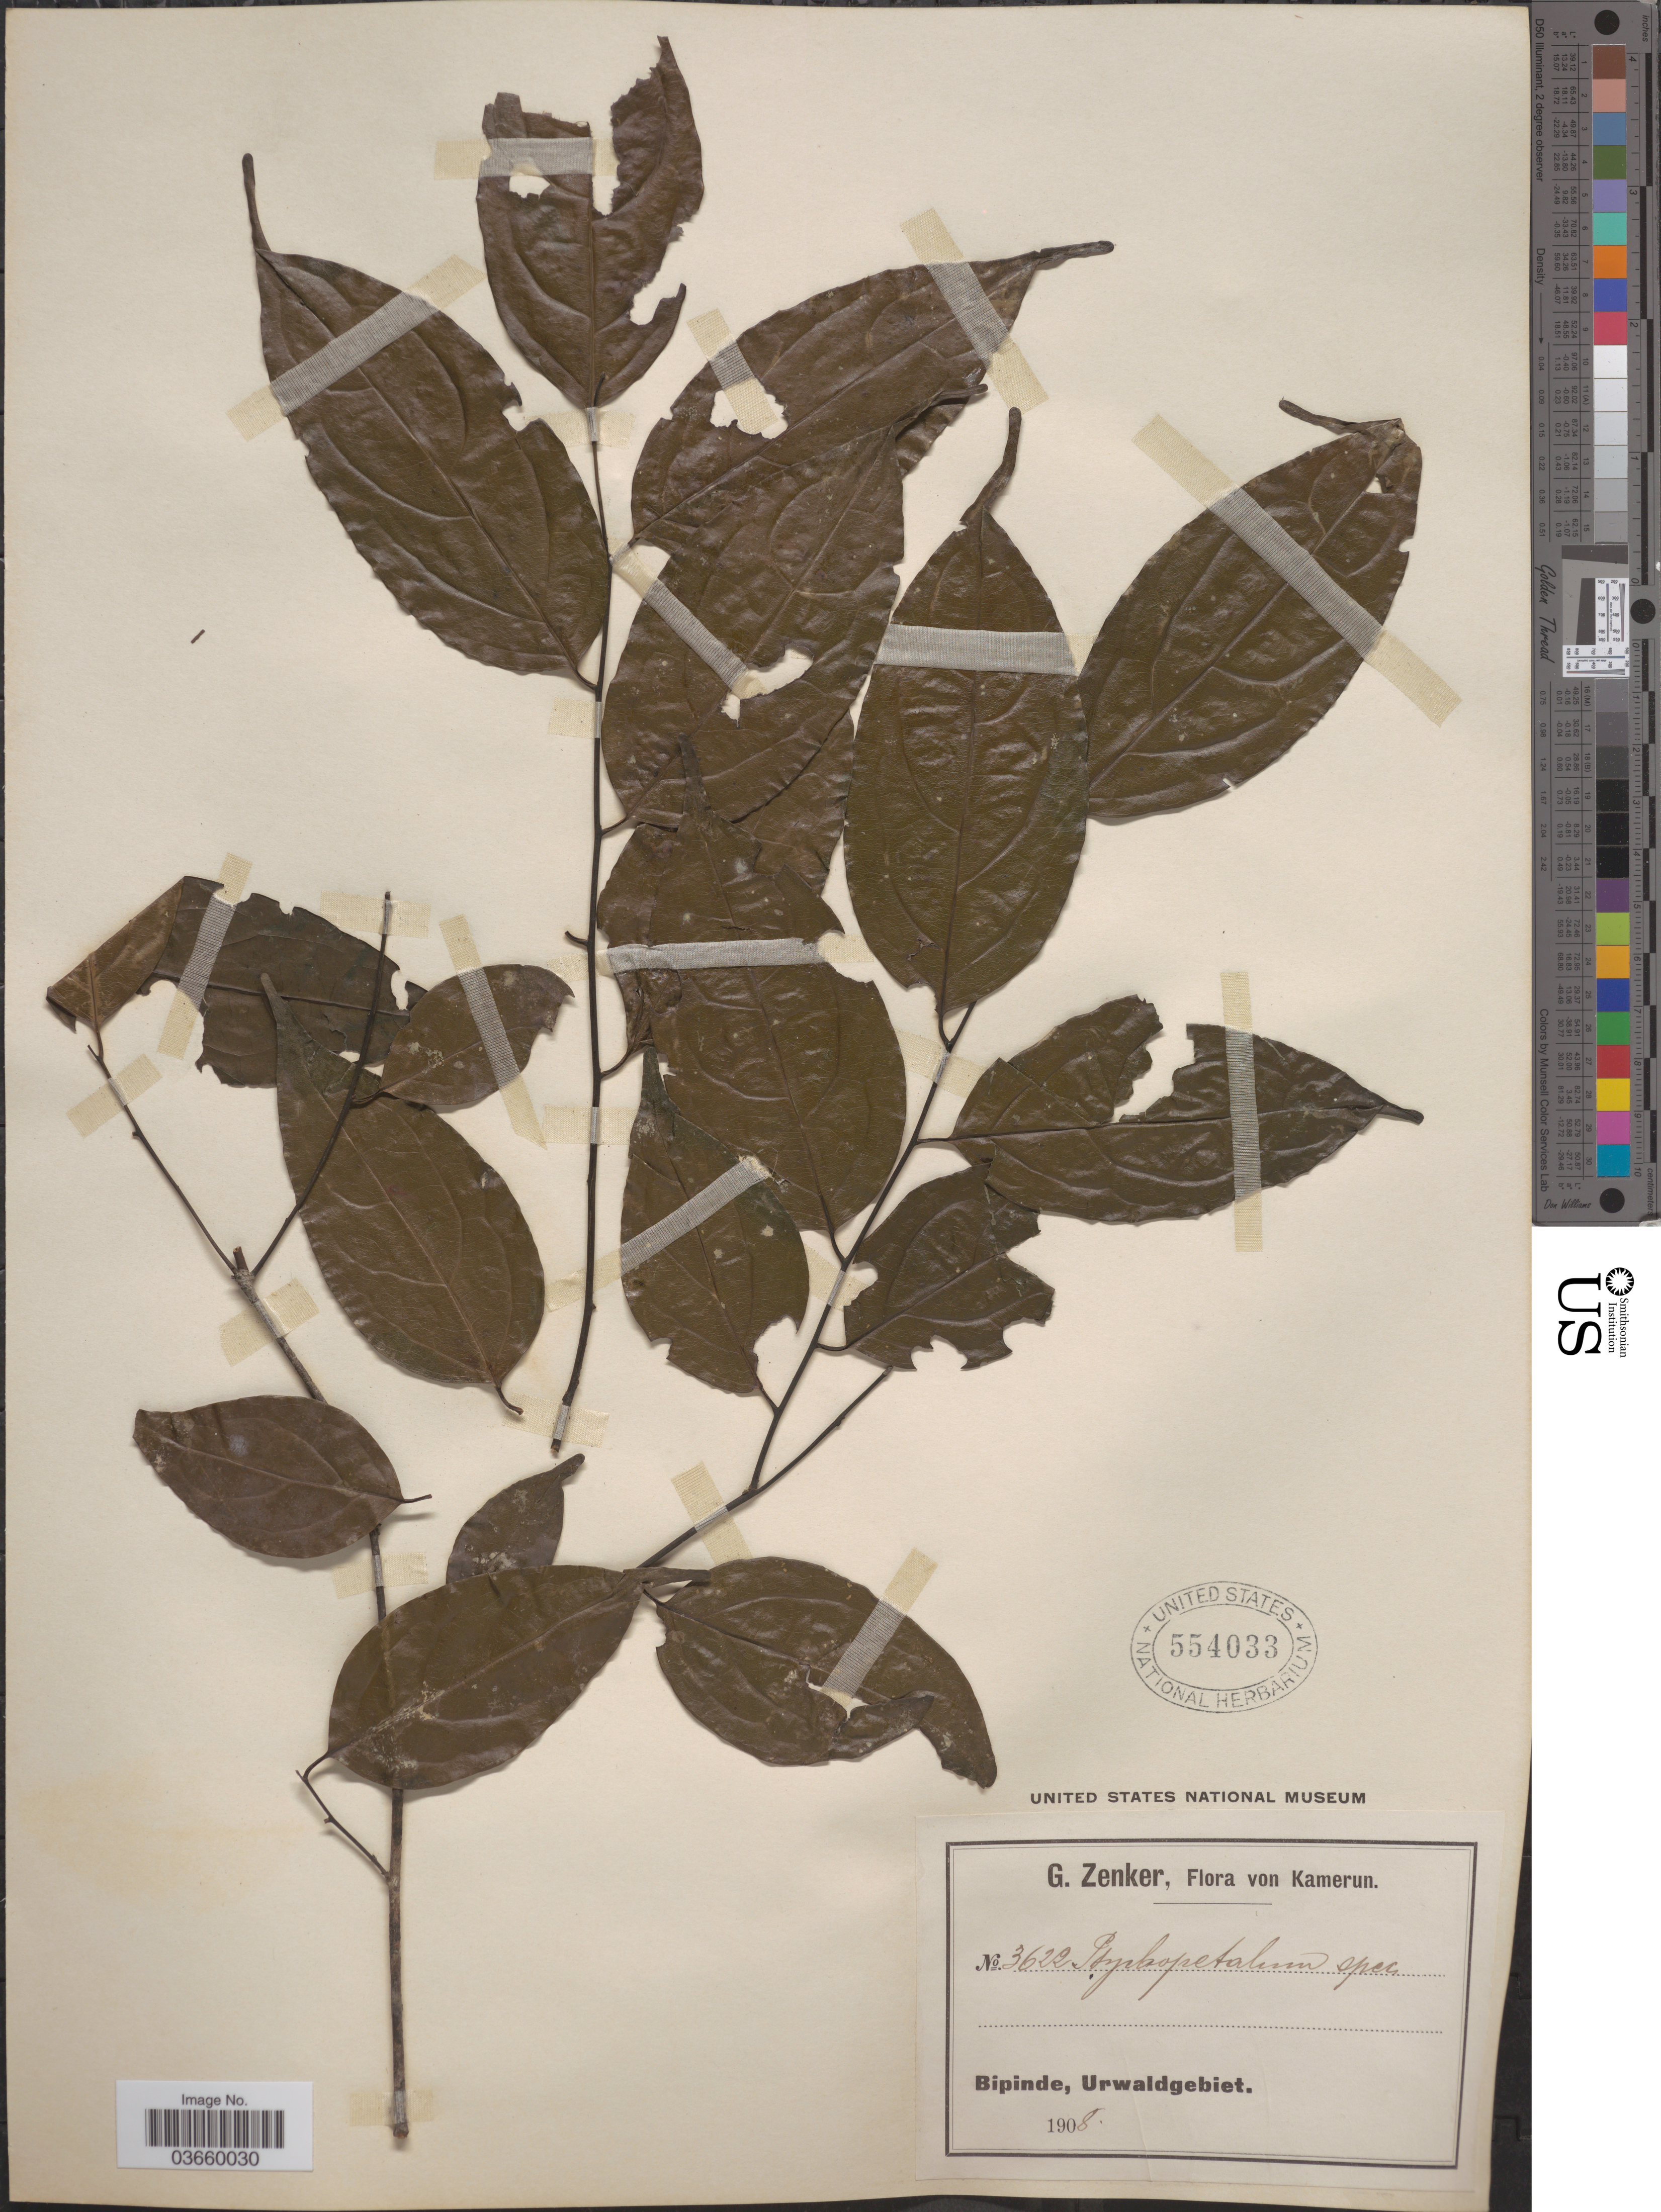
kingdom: Plantae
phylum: Tracheophyta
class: Magnoliopsida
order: Santalales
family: Olacaceae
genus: Ptychopetalum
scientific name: Ptychopetalum sp.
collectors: G. A. Zenker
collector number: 3622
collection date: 1908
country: Cameroon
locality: Kamerun. Bipinde, Urwaldgebiet.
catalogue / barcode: US 554033